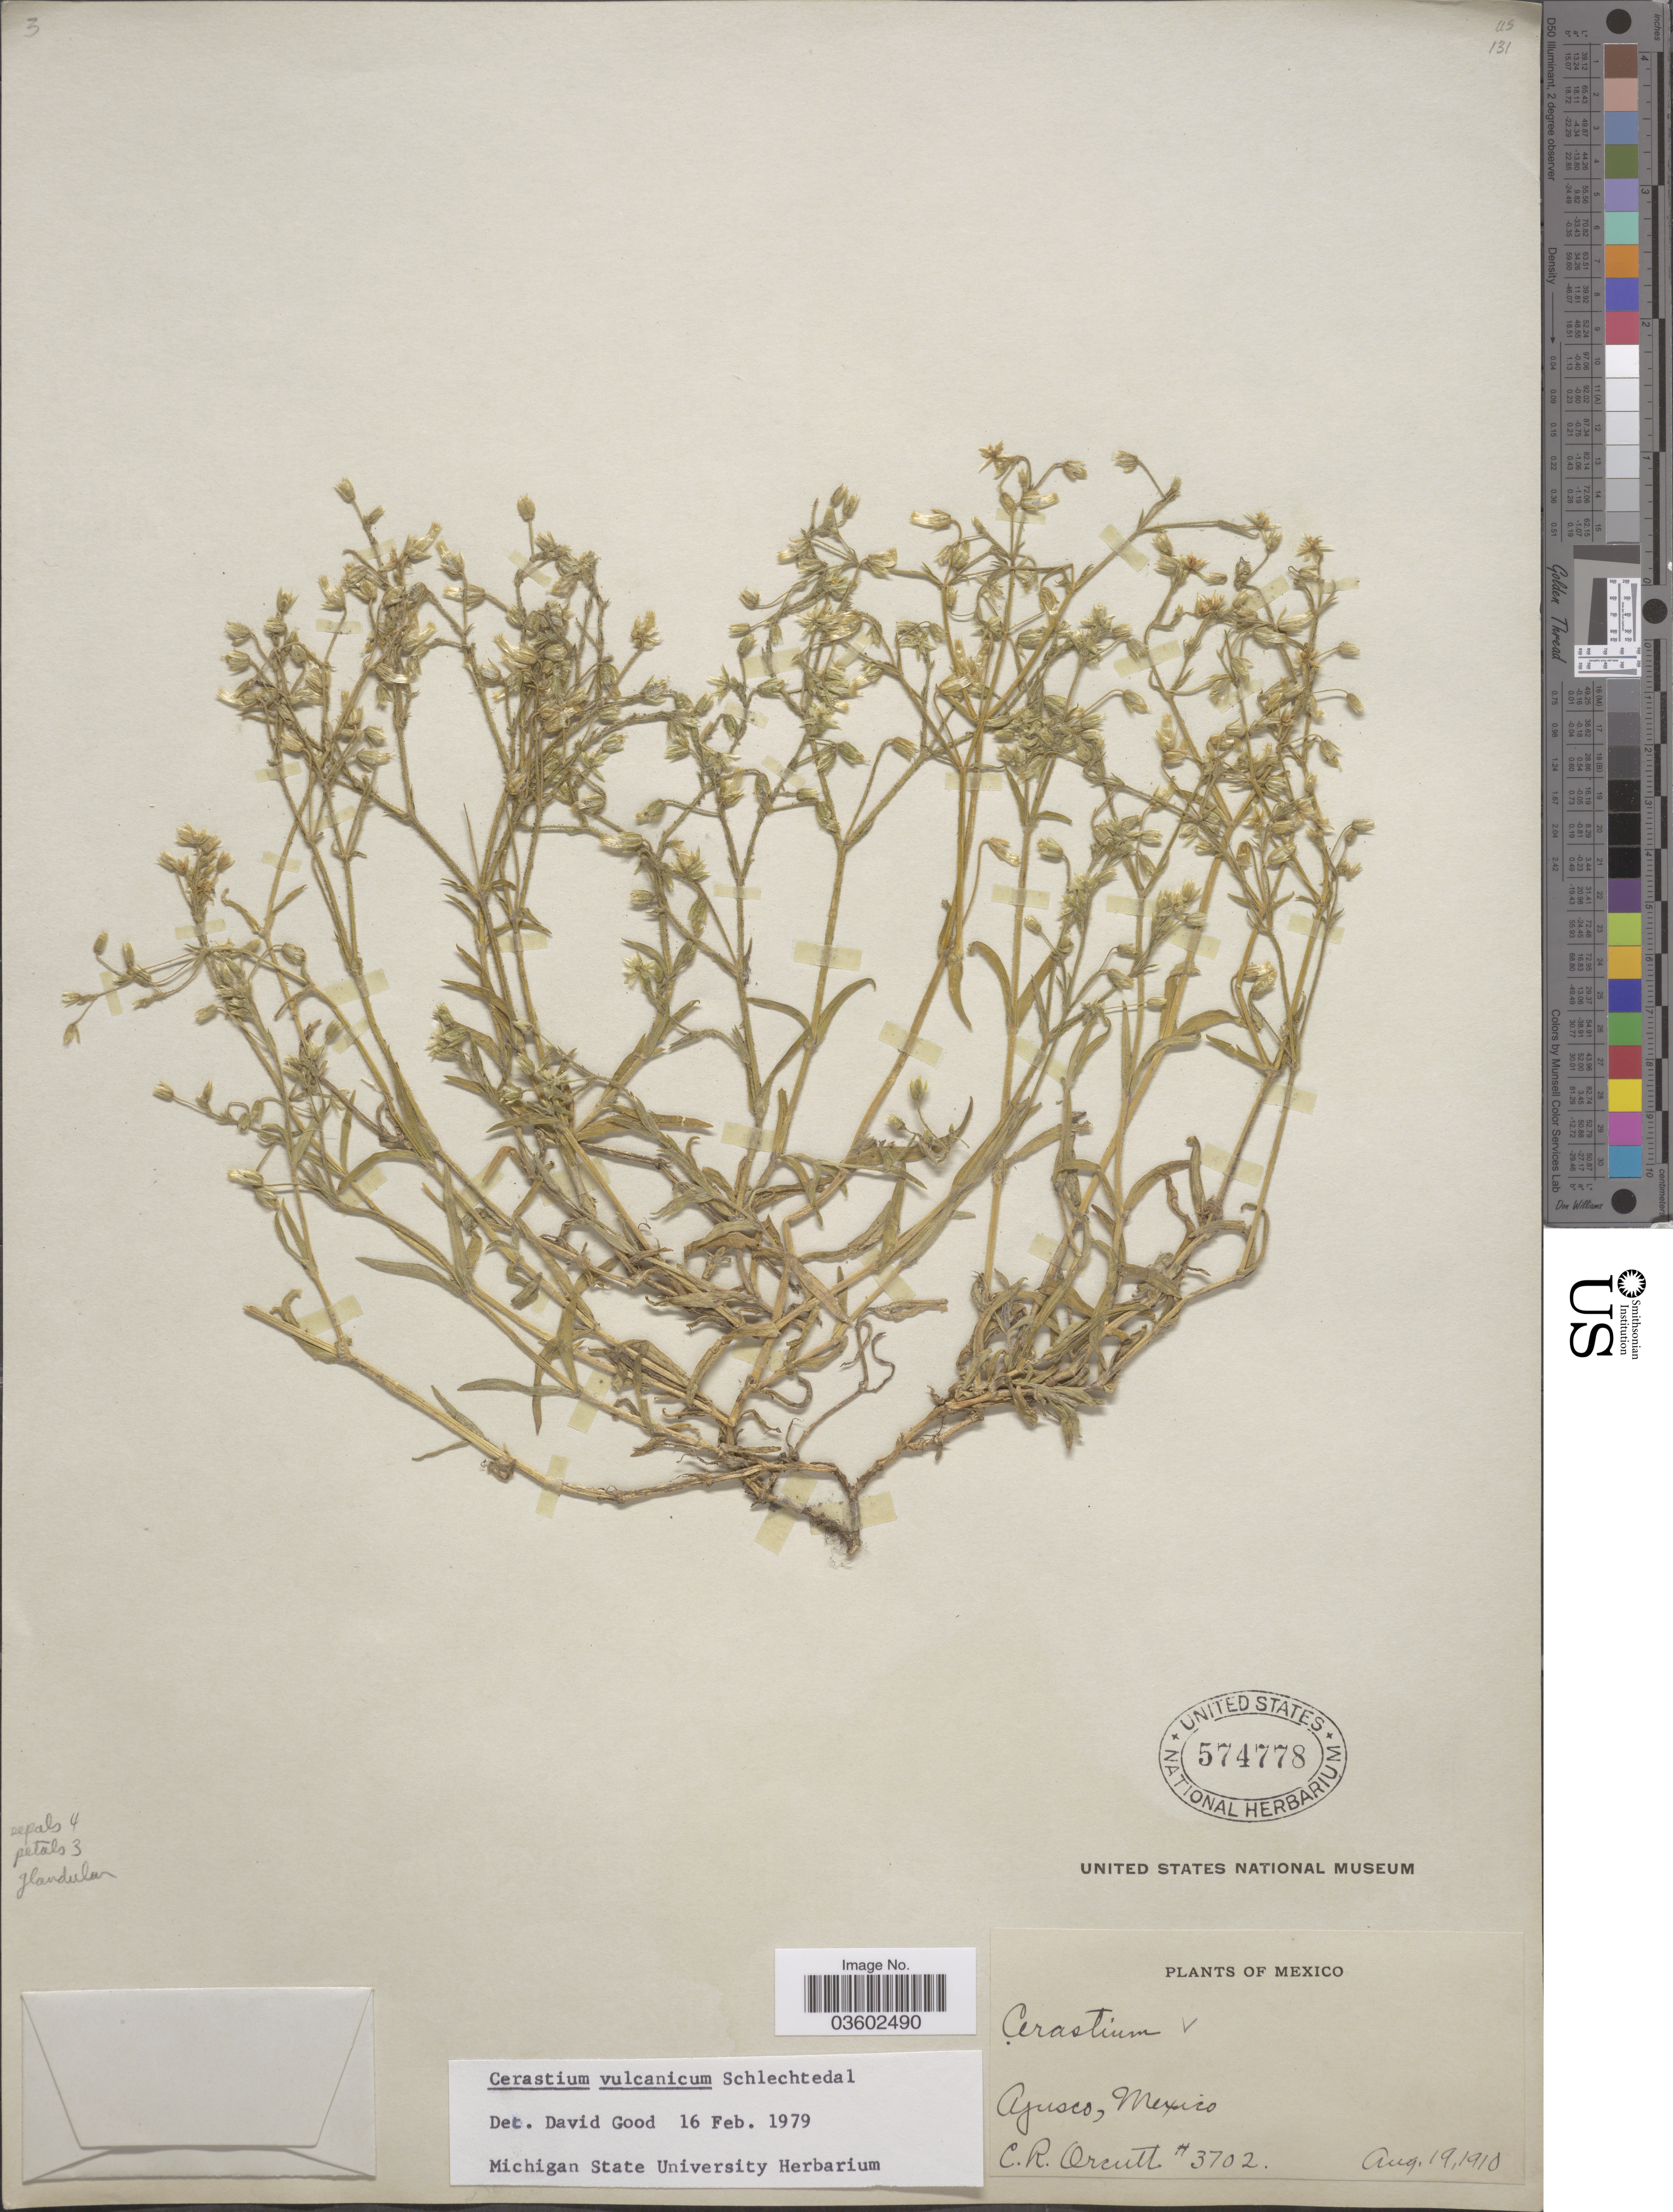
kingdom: Plantae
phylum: Tracheophyta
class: Magnoliopsida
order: Caryophyllales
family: Caryophyllaceae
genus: Cerastium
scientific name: Cerastium vulcanicum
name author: Schltdl.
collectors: C. R. Orcutt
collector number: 3702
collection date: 1910-08-19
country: Mexico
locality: Ajusco.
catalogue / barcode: US 574778